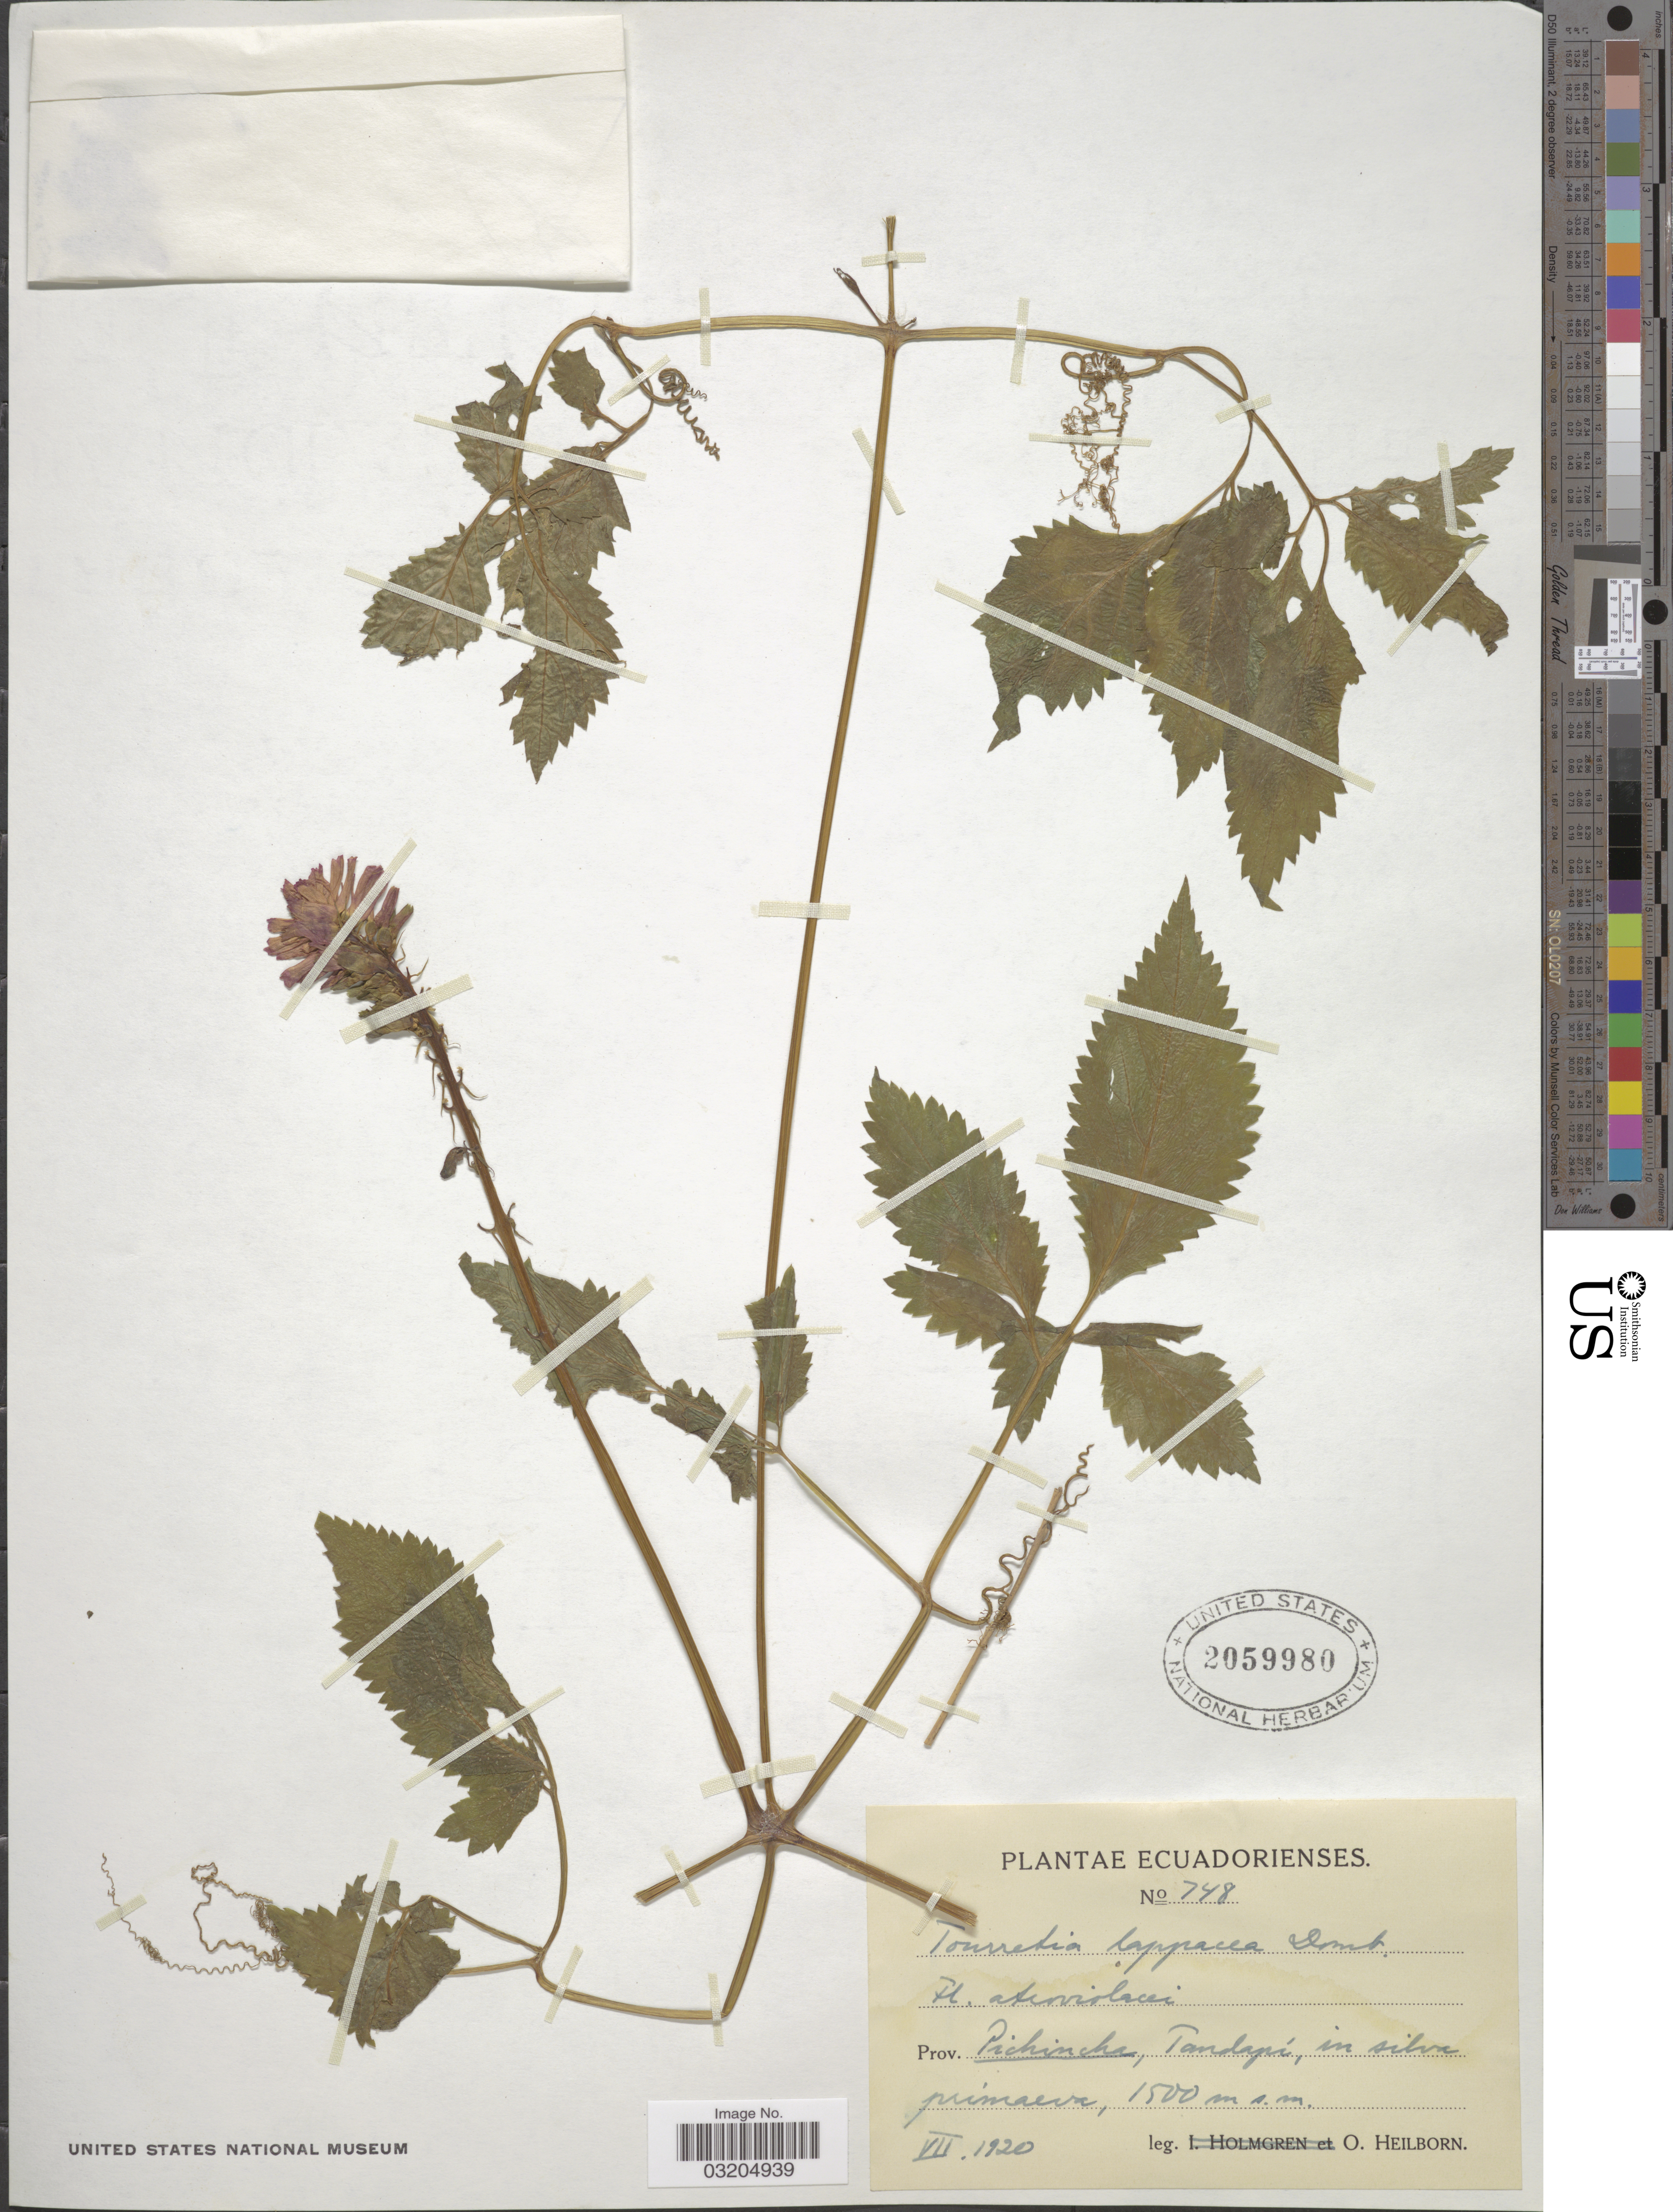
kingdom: Plantae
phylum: Tracheophyta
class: Magnoliopsida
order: Lamiales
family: Bignoniaceae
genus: Tourrettia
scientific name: Tourrettia lappacea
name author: (L'Hér.) Willd.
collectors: O. Heilborn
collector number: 748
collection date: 1920-07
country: Ecuador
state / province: Pichincha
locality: Tandapí, in silva primaeva.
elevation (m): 1500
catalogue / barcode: US 2059980